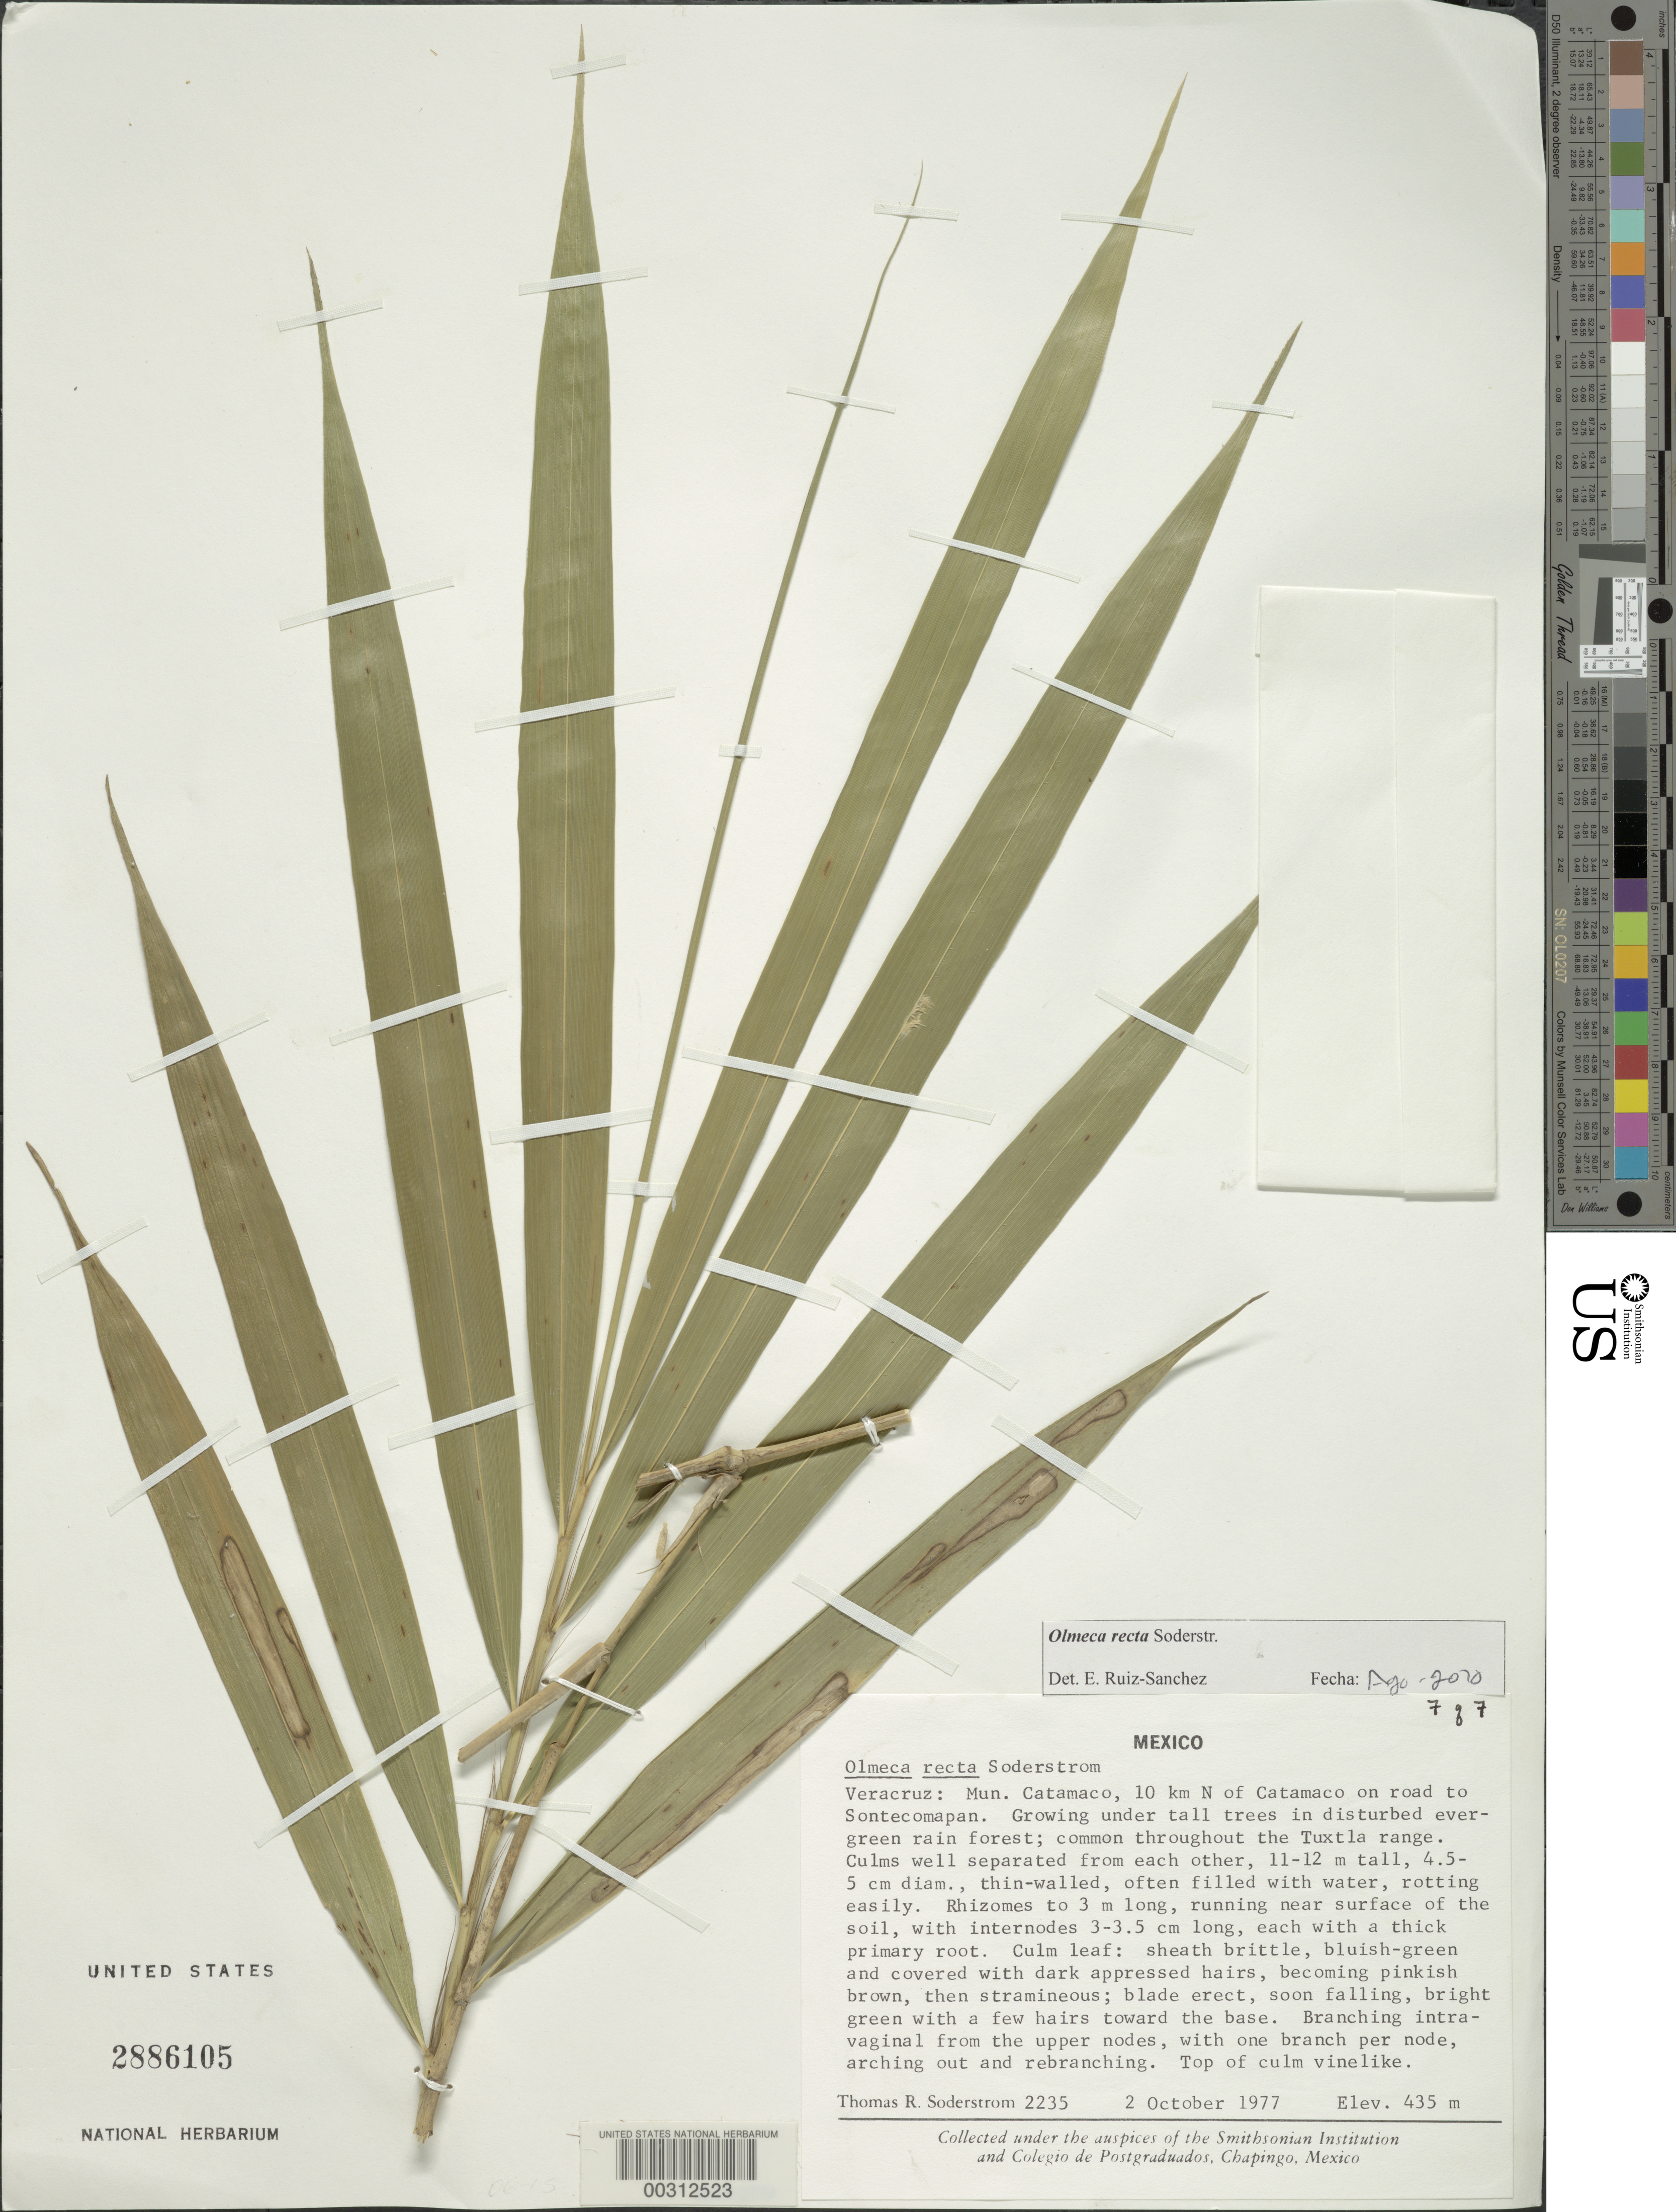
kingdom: Plantae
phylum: Tracheophyta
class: Liliopsida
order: Poales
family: Poaceae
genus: Olmeca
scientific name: Olmeca recta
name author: Soderstr.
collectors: T. R. Soderstrom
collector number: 2235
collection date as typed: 02 Oct 1977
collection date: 1977-10-02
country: Mexico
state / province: Veracruz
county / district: Catemaco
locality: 10 km N of Catamaco on road to Sontecomapan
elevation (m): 435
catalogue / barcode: US 2886105